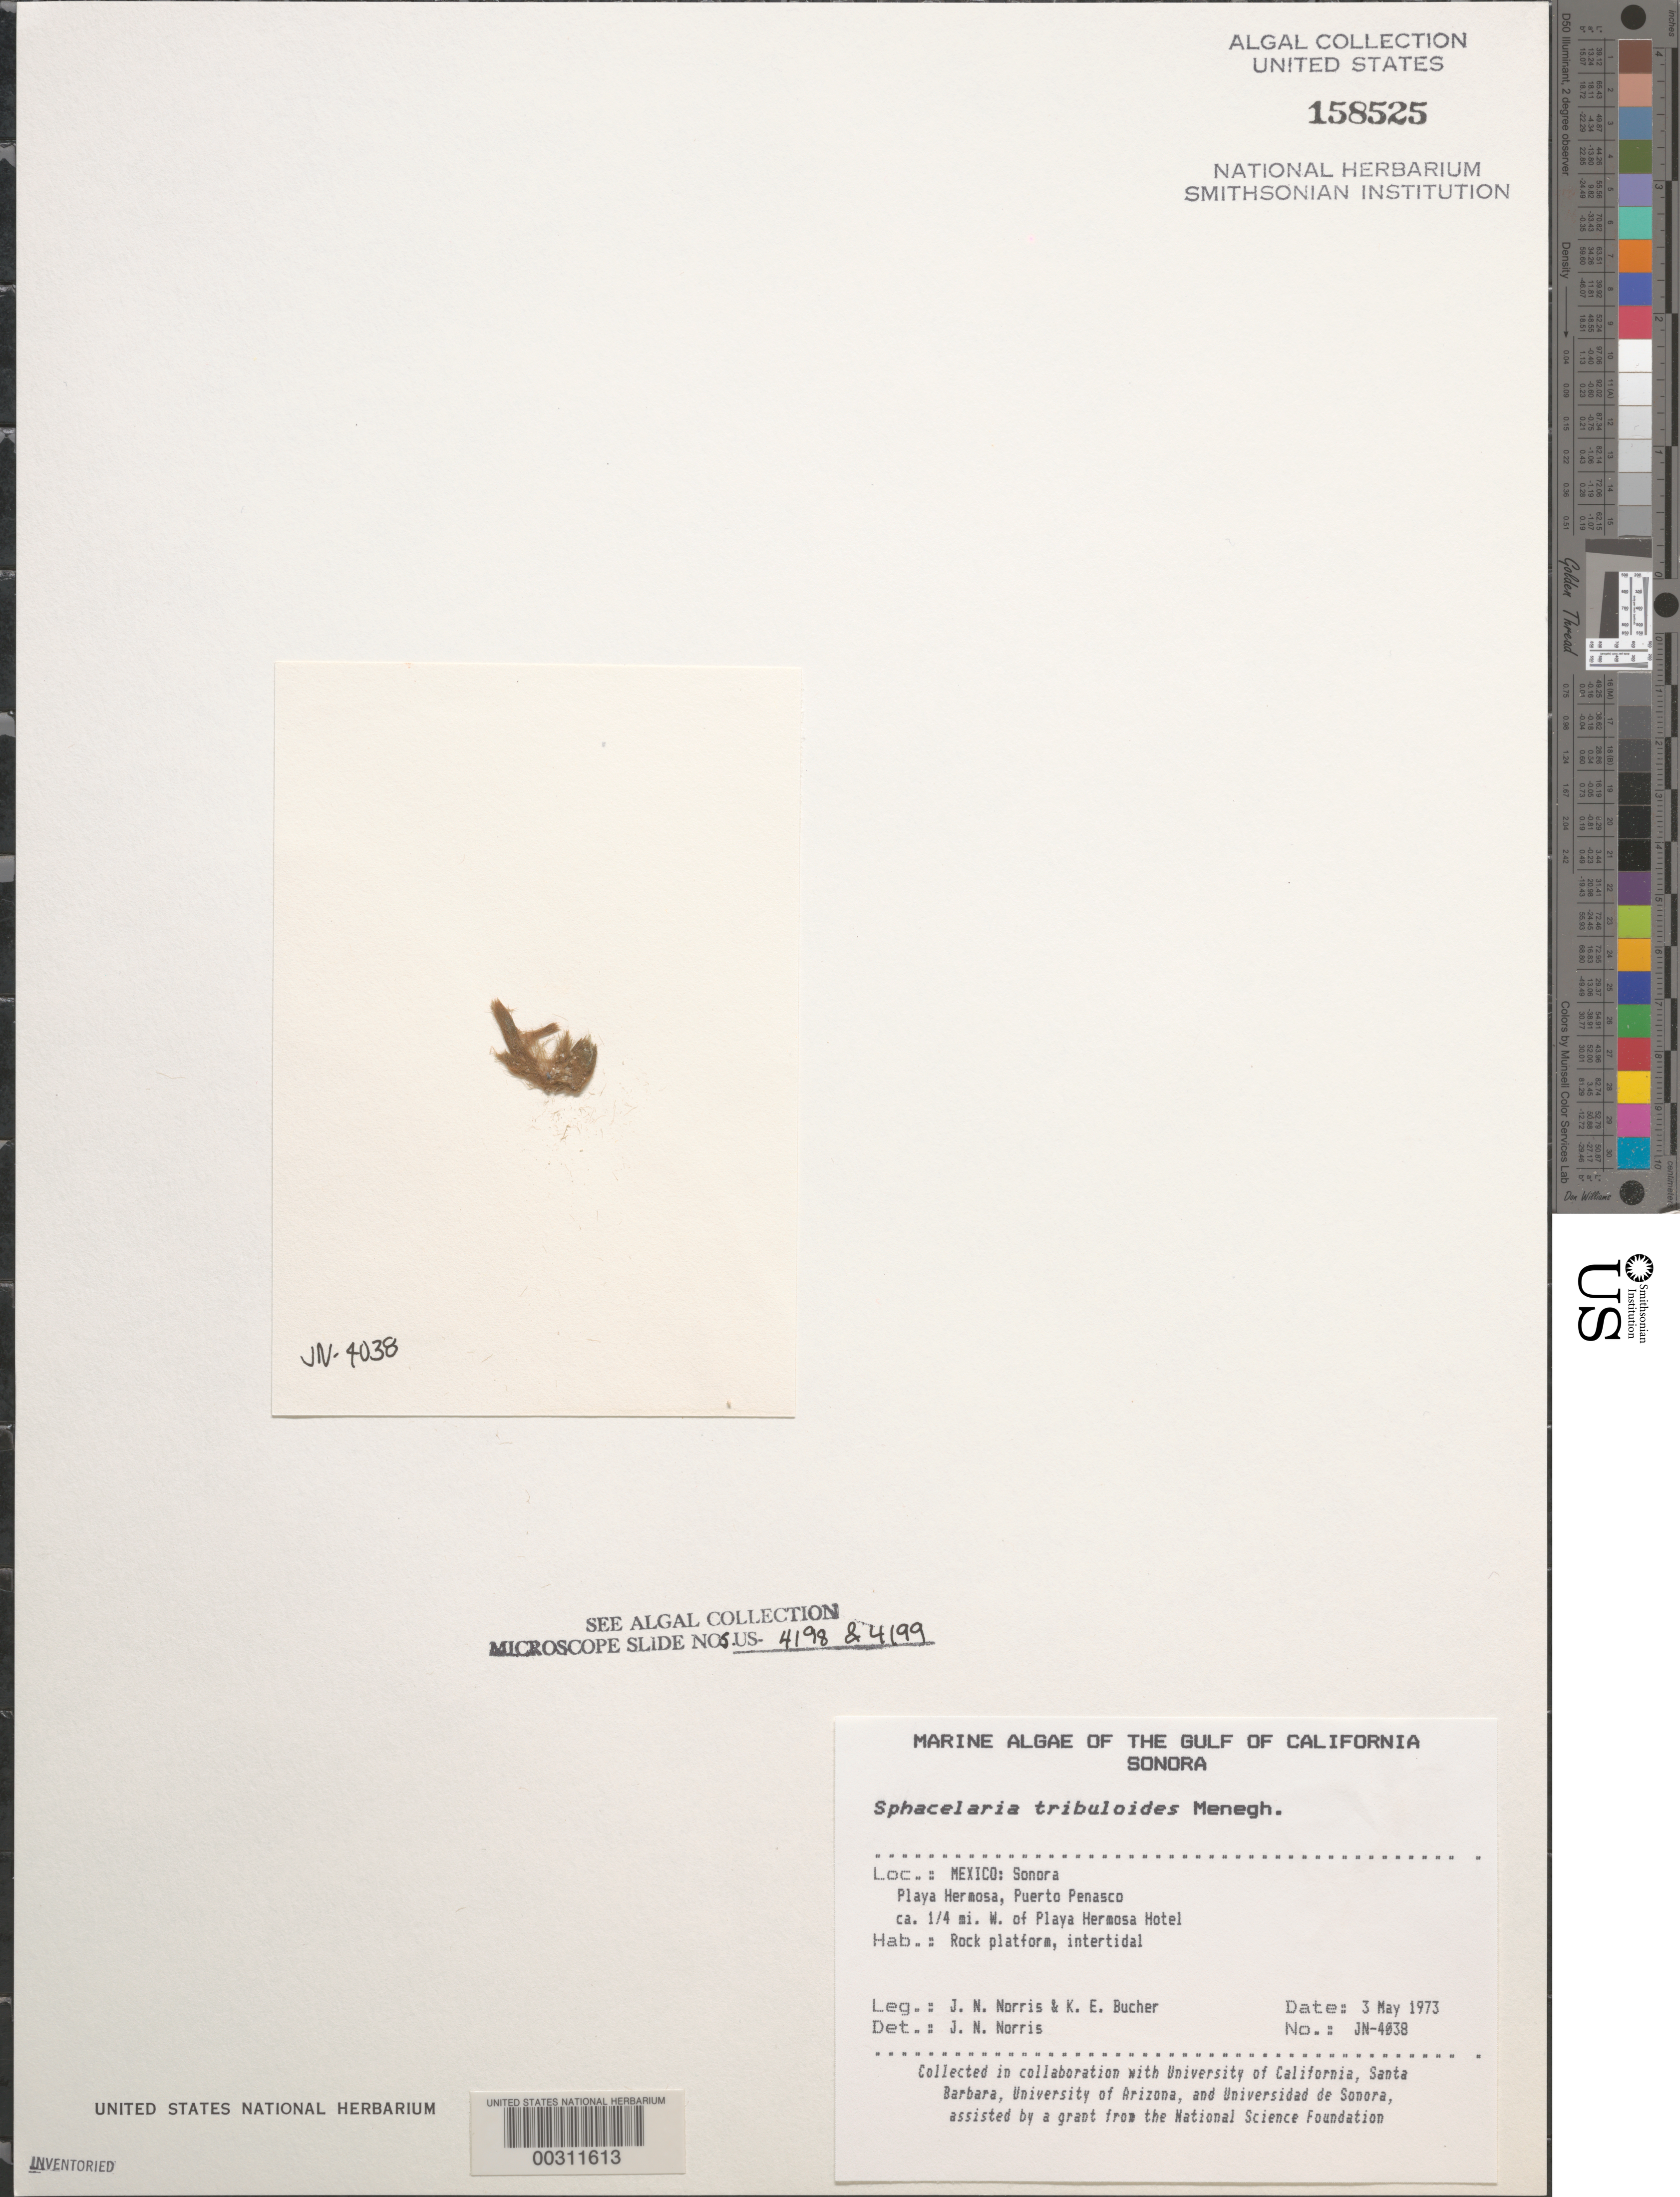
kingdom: Chromista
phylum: Ochrophyta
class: Phaeophyceae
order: Sphacelariales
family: Sphacelariaceae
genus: Sphacelaria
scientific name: Sphacelaria tribuloides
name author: Menegh.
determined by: Norris, James N.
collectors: J. N. Norris & K. E. Bucher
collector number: JN-4038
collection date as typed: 03 May 1973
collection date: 1973-05-03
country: Mexico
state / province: Sonora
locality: Playa Hermosa, Puerto Penasco, ca. 0.25 mile west of Playa Hermosa Hotel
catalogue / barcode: US 158525